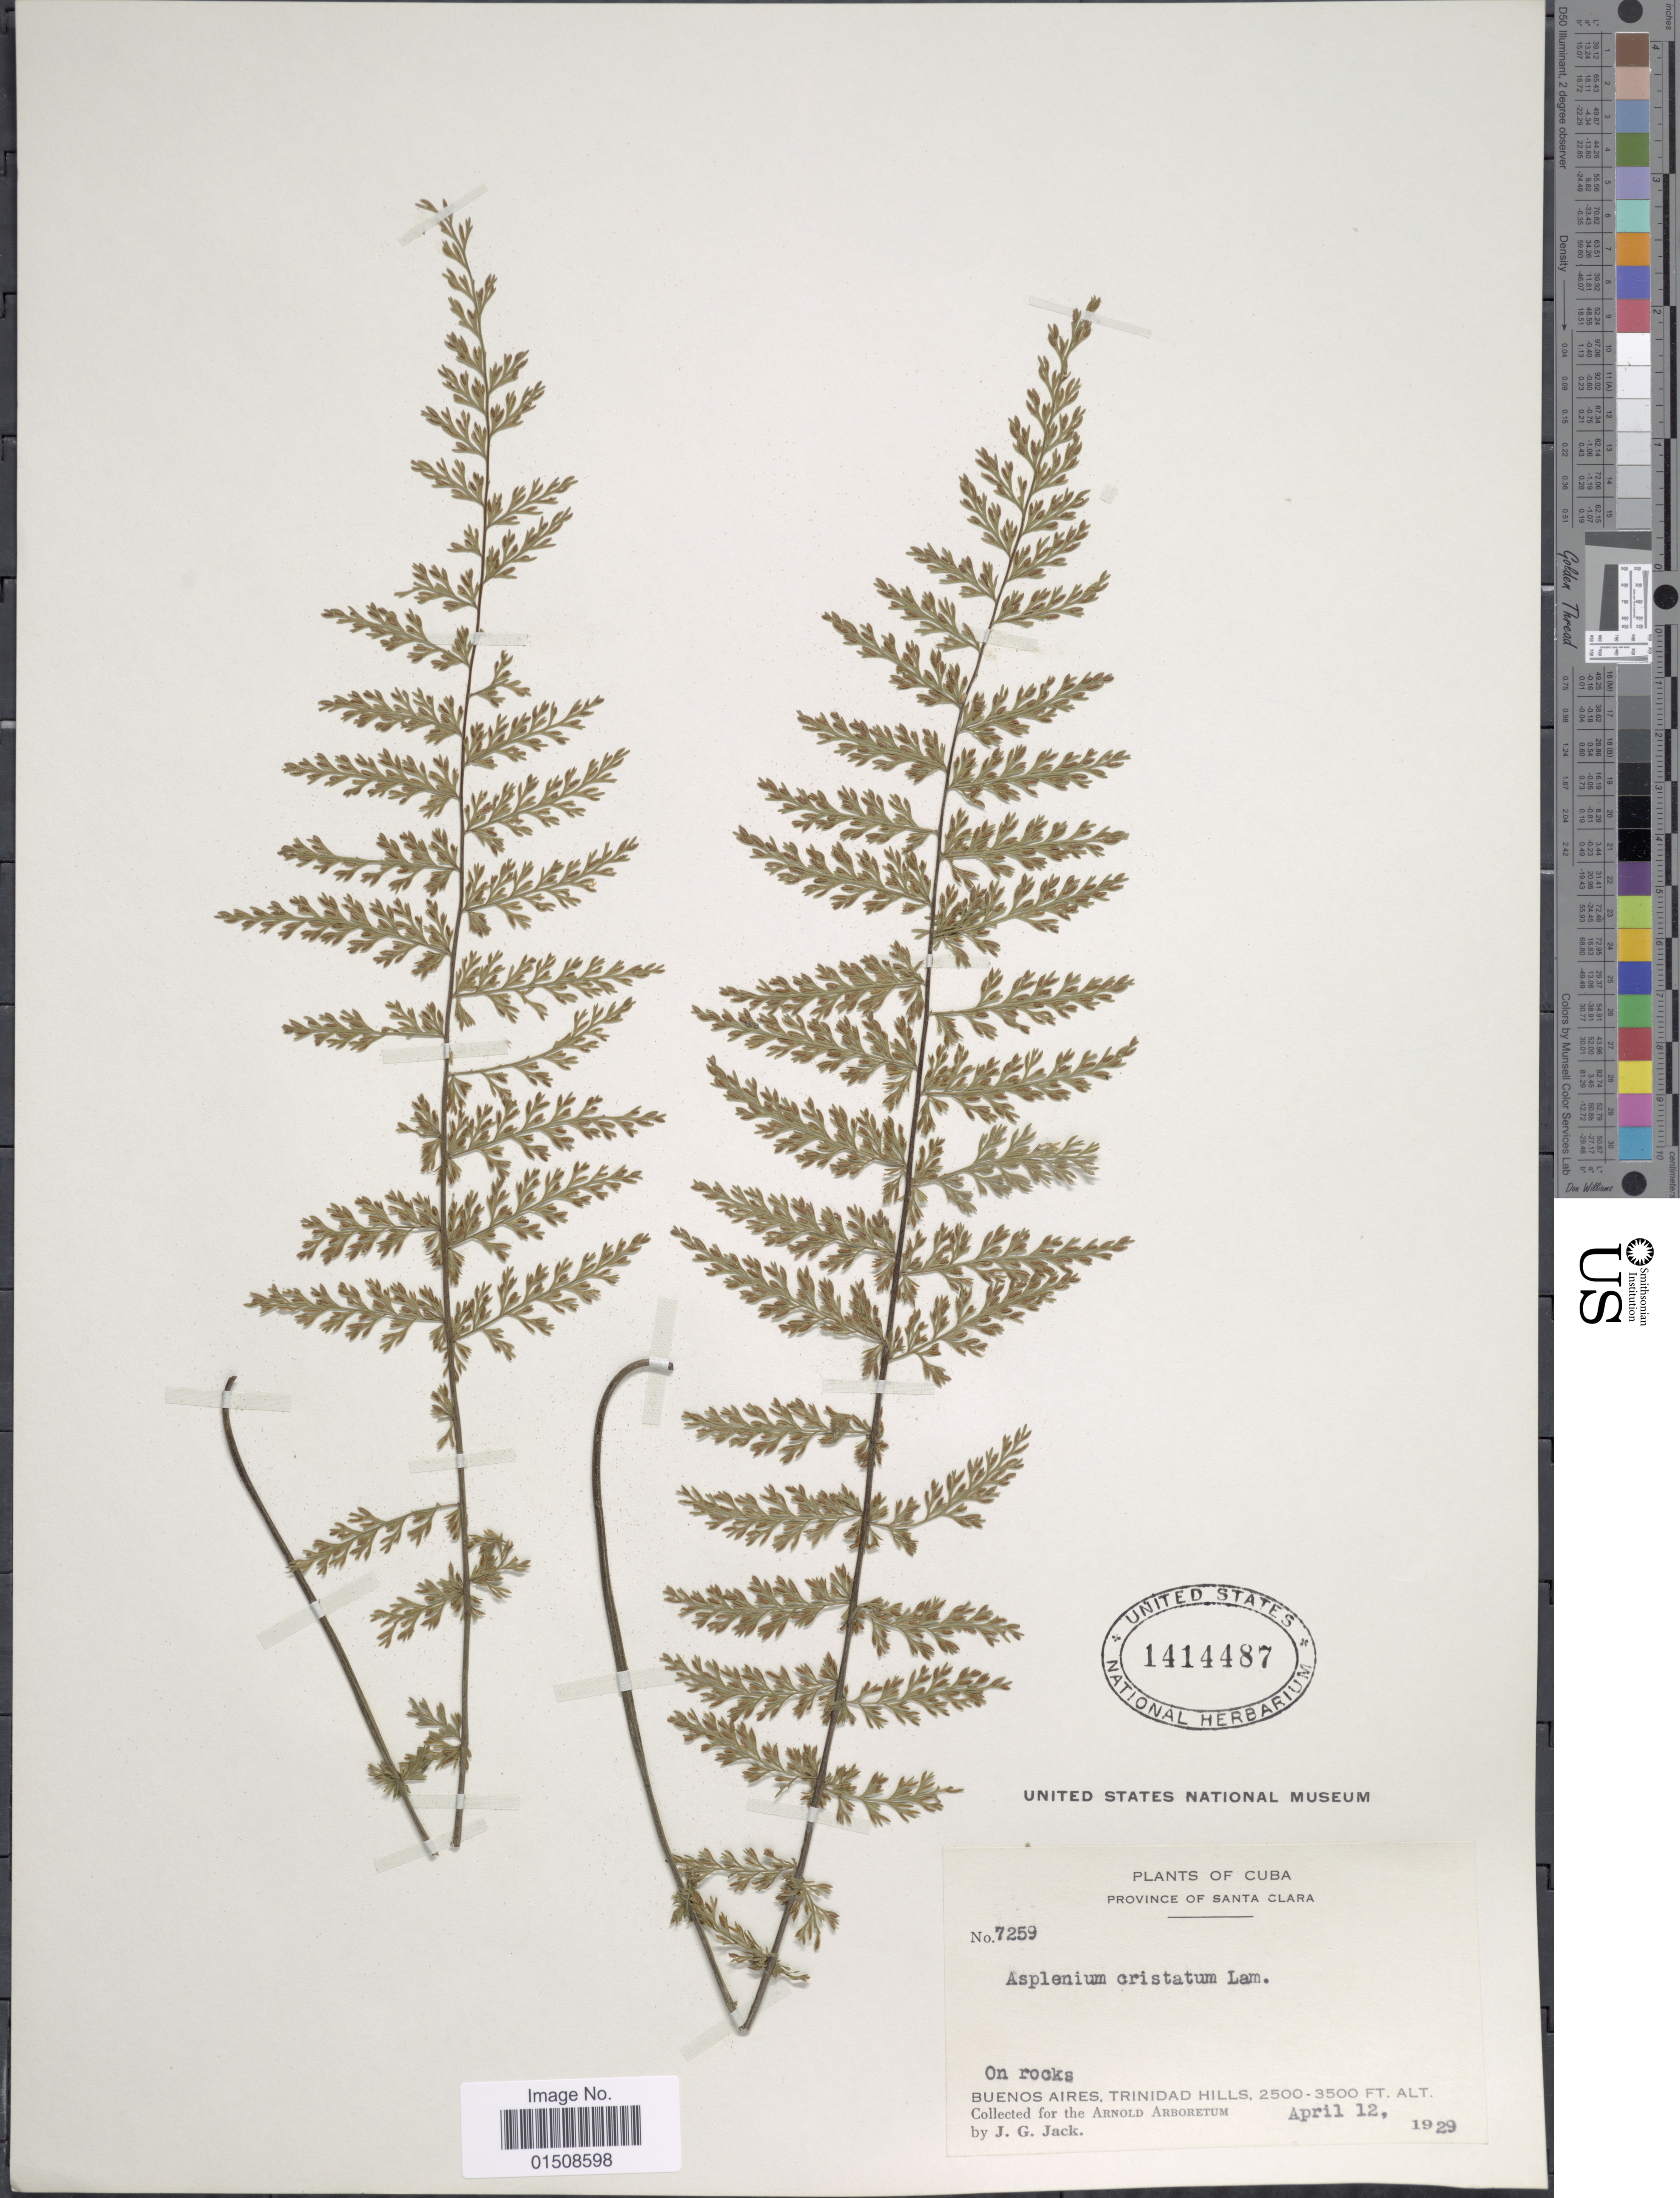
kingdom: Plantae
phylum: Tracheophyta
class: Polypodiopsida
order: Polypodiales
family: Aspleniaceae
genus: Asplenium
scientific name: Asplenium cristatum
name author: Lam.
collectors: J. G. Jack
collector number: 7259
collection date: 1929-04-12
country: Cuba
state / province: Las Villas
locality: Province of Santa Clara, Buenos Aires, Trinidad Hills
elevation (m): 762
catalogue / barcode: US 1414487